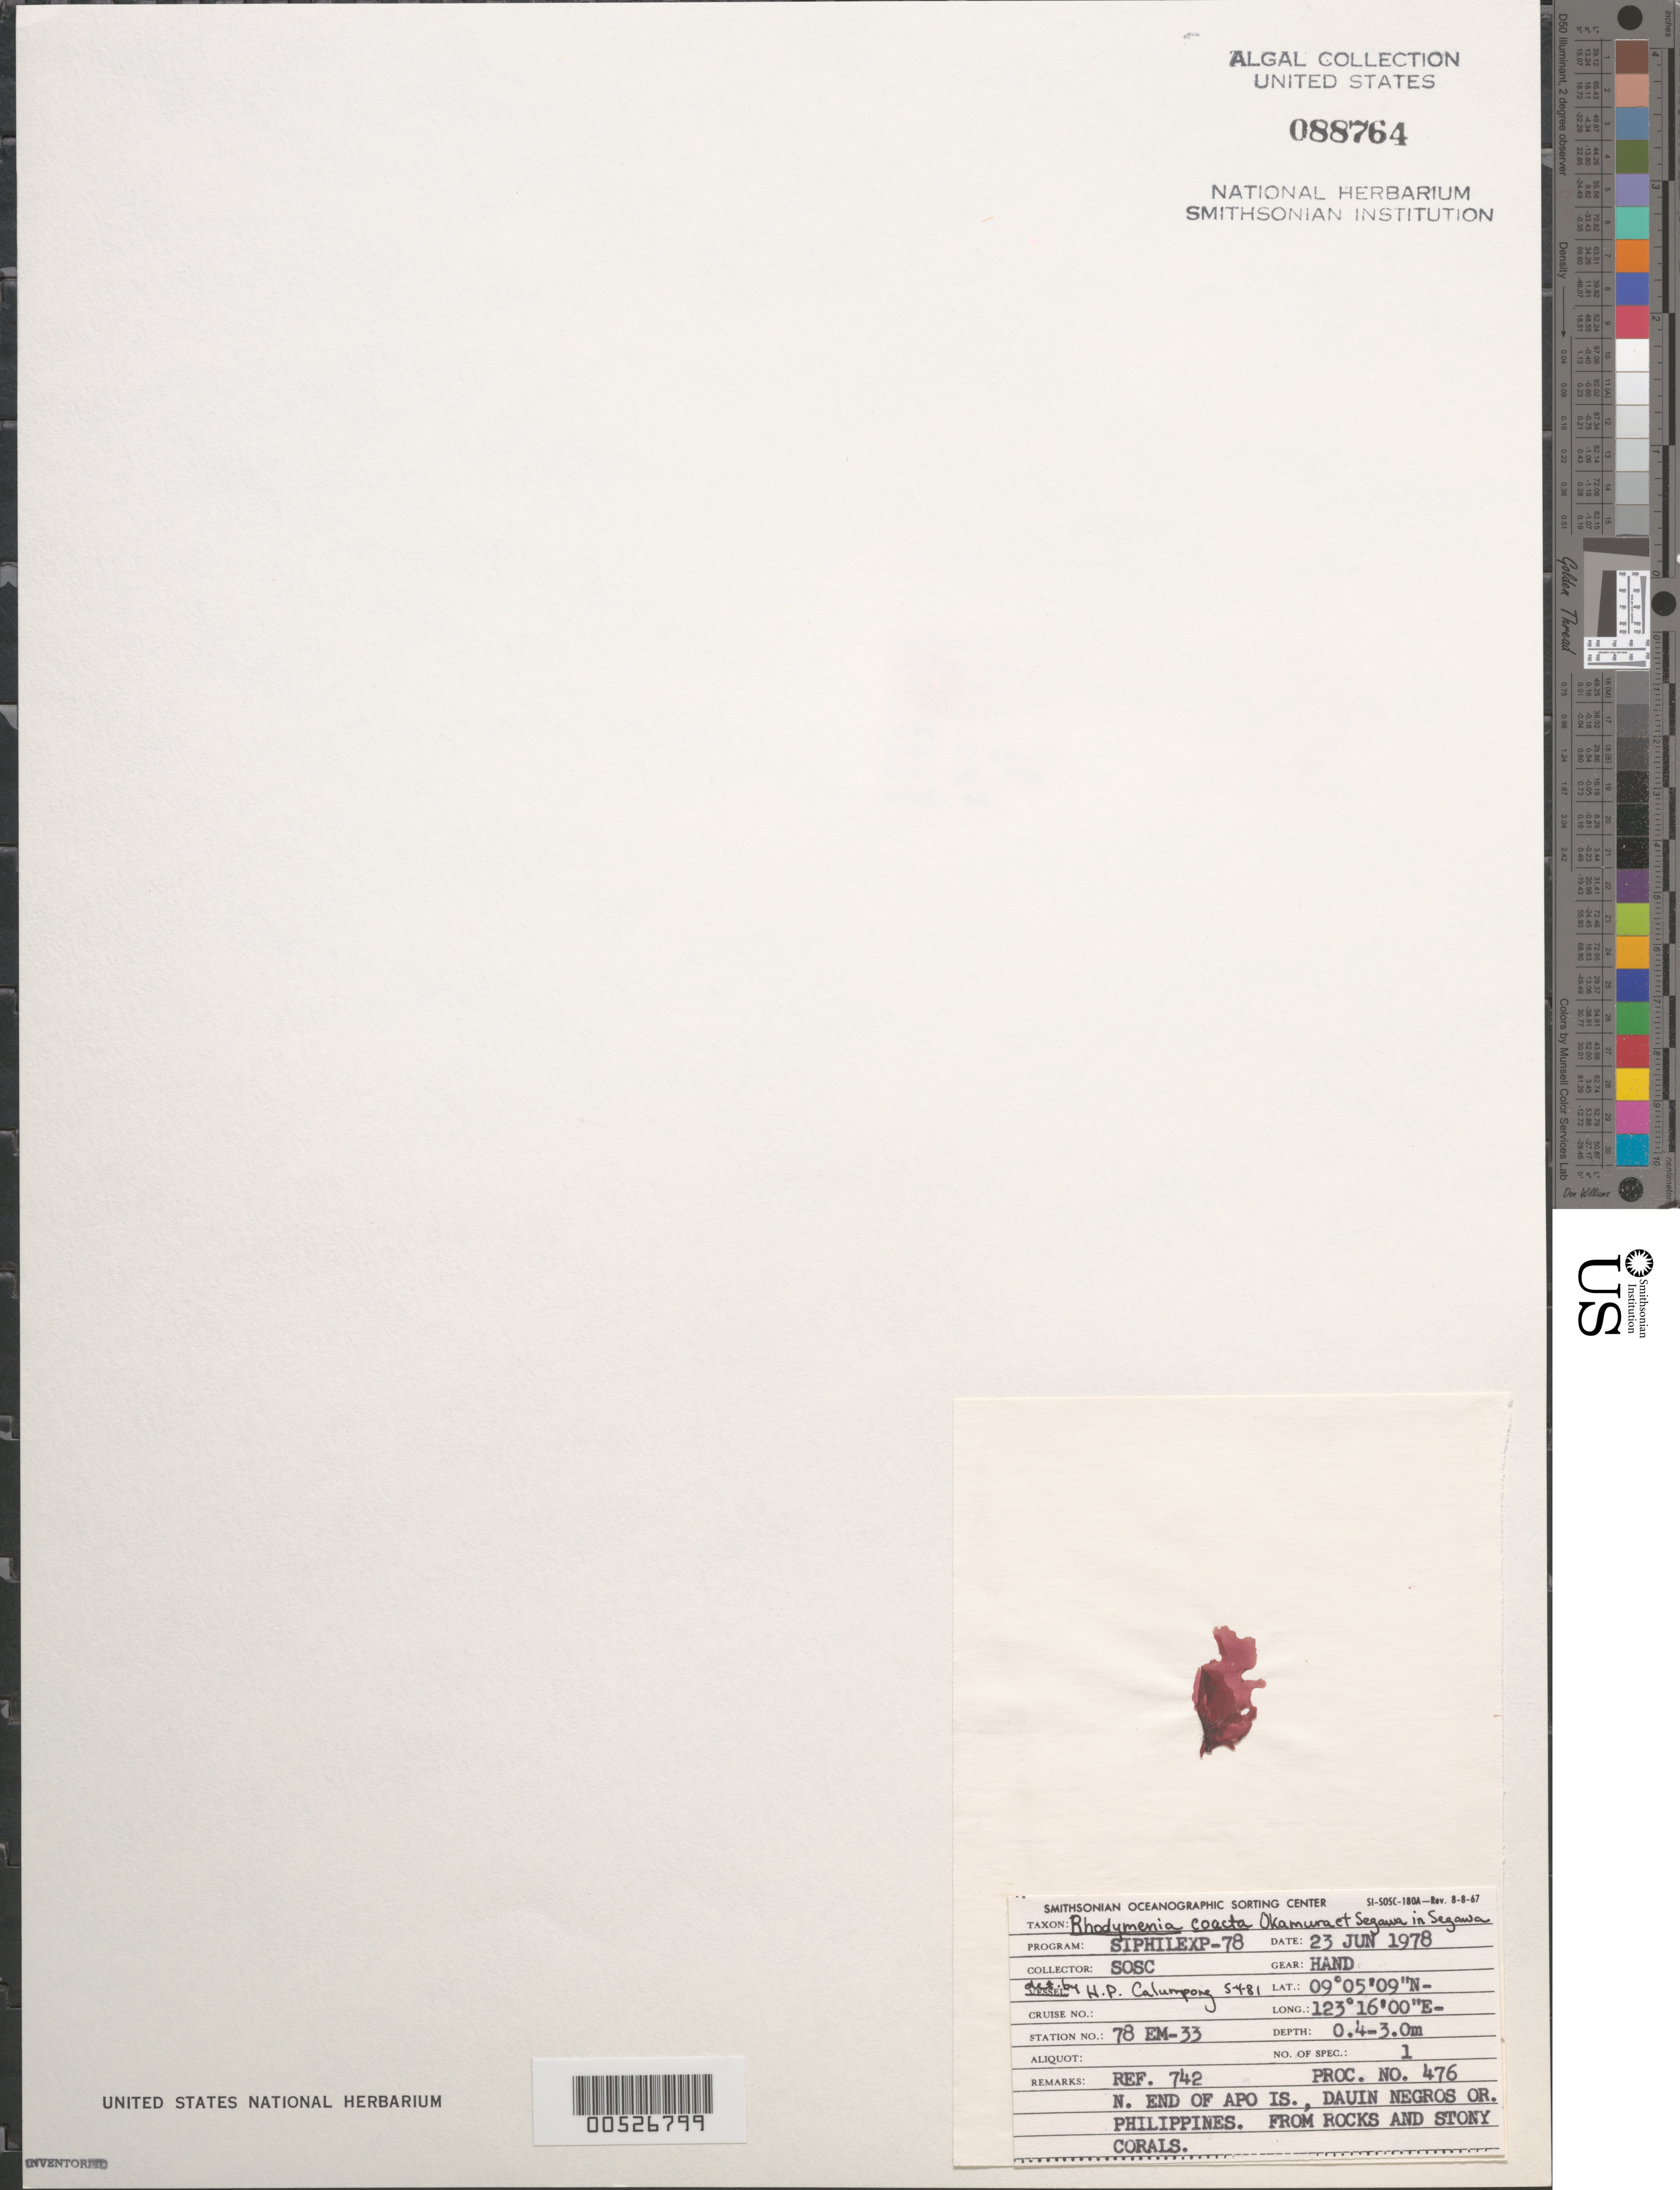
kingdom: Plantae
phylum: Rhodophyta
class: Florideophyceae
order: Rhodymeniales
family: Rhodymeniaceae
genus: Rhodymenia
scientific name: Rhodymenia coacta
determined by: Calumpong, H. P.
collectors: SOSC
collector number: Station 78 Em-33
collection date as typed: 23 Jun 1978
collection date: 1978-06-23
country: Philippines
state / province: Central Visayas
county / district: Negros Oriental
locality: Apo island, dauin, negros oriental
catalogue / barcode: US 88764